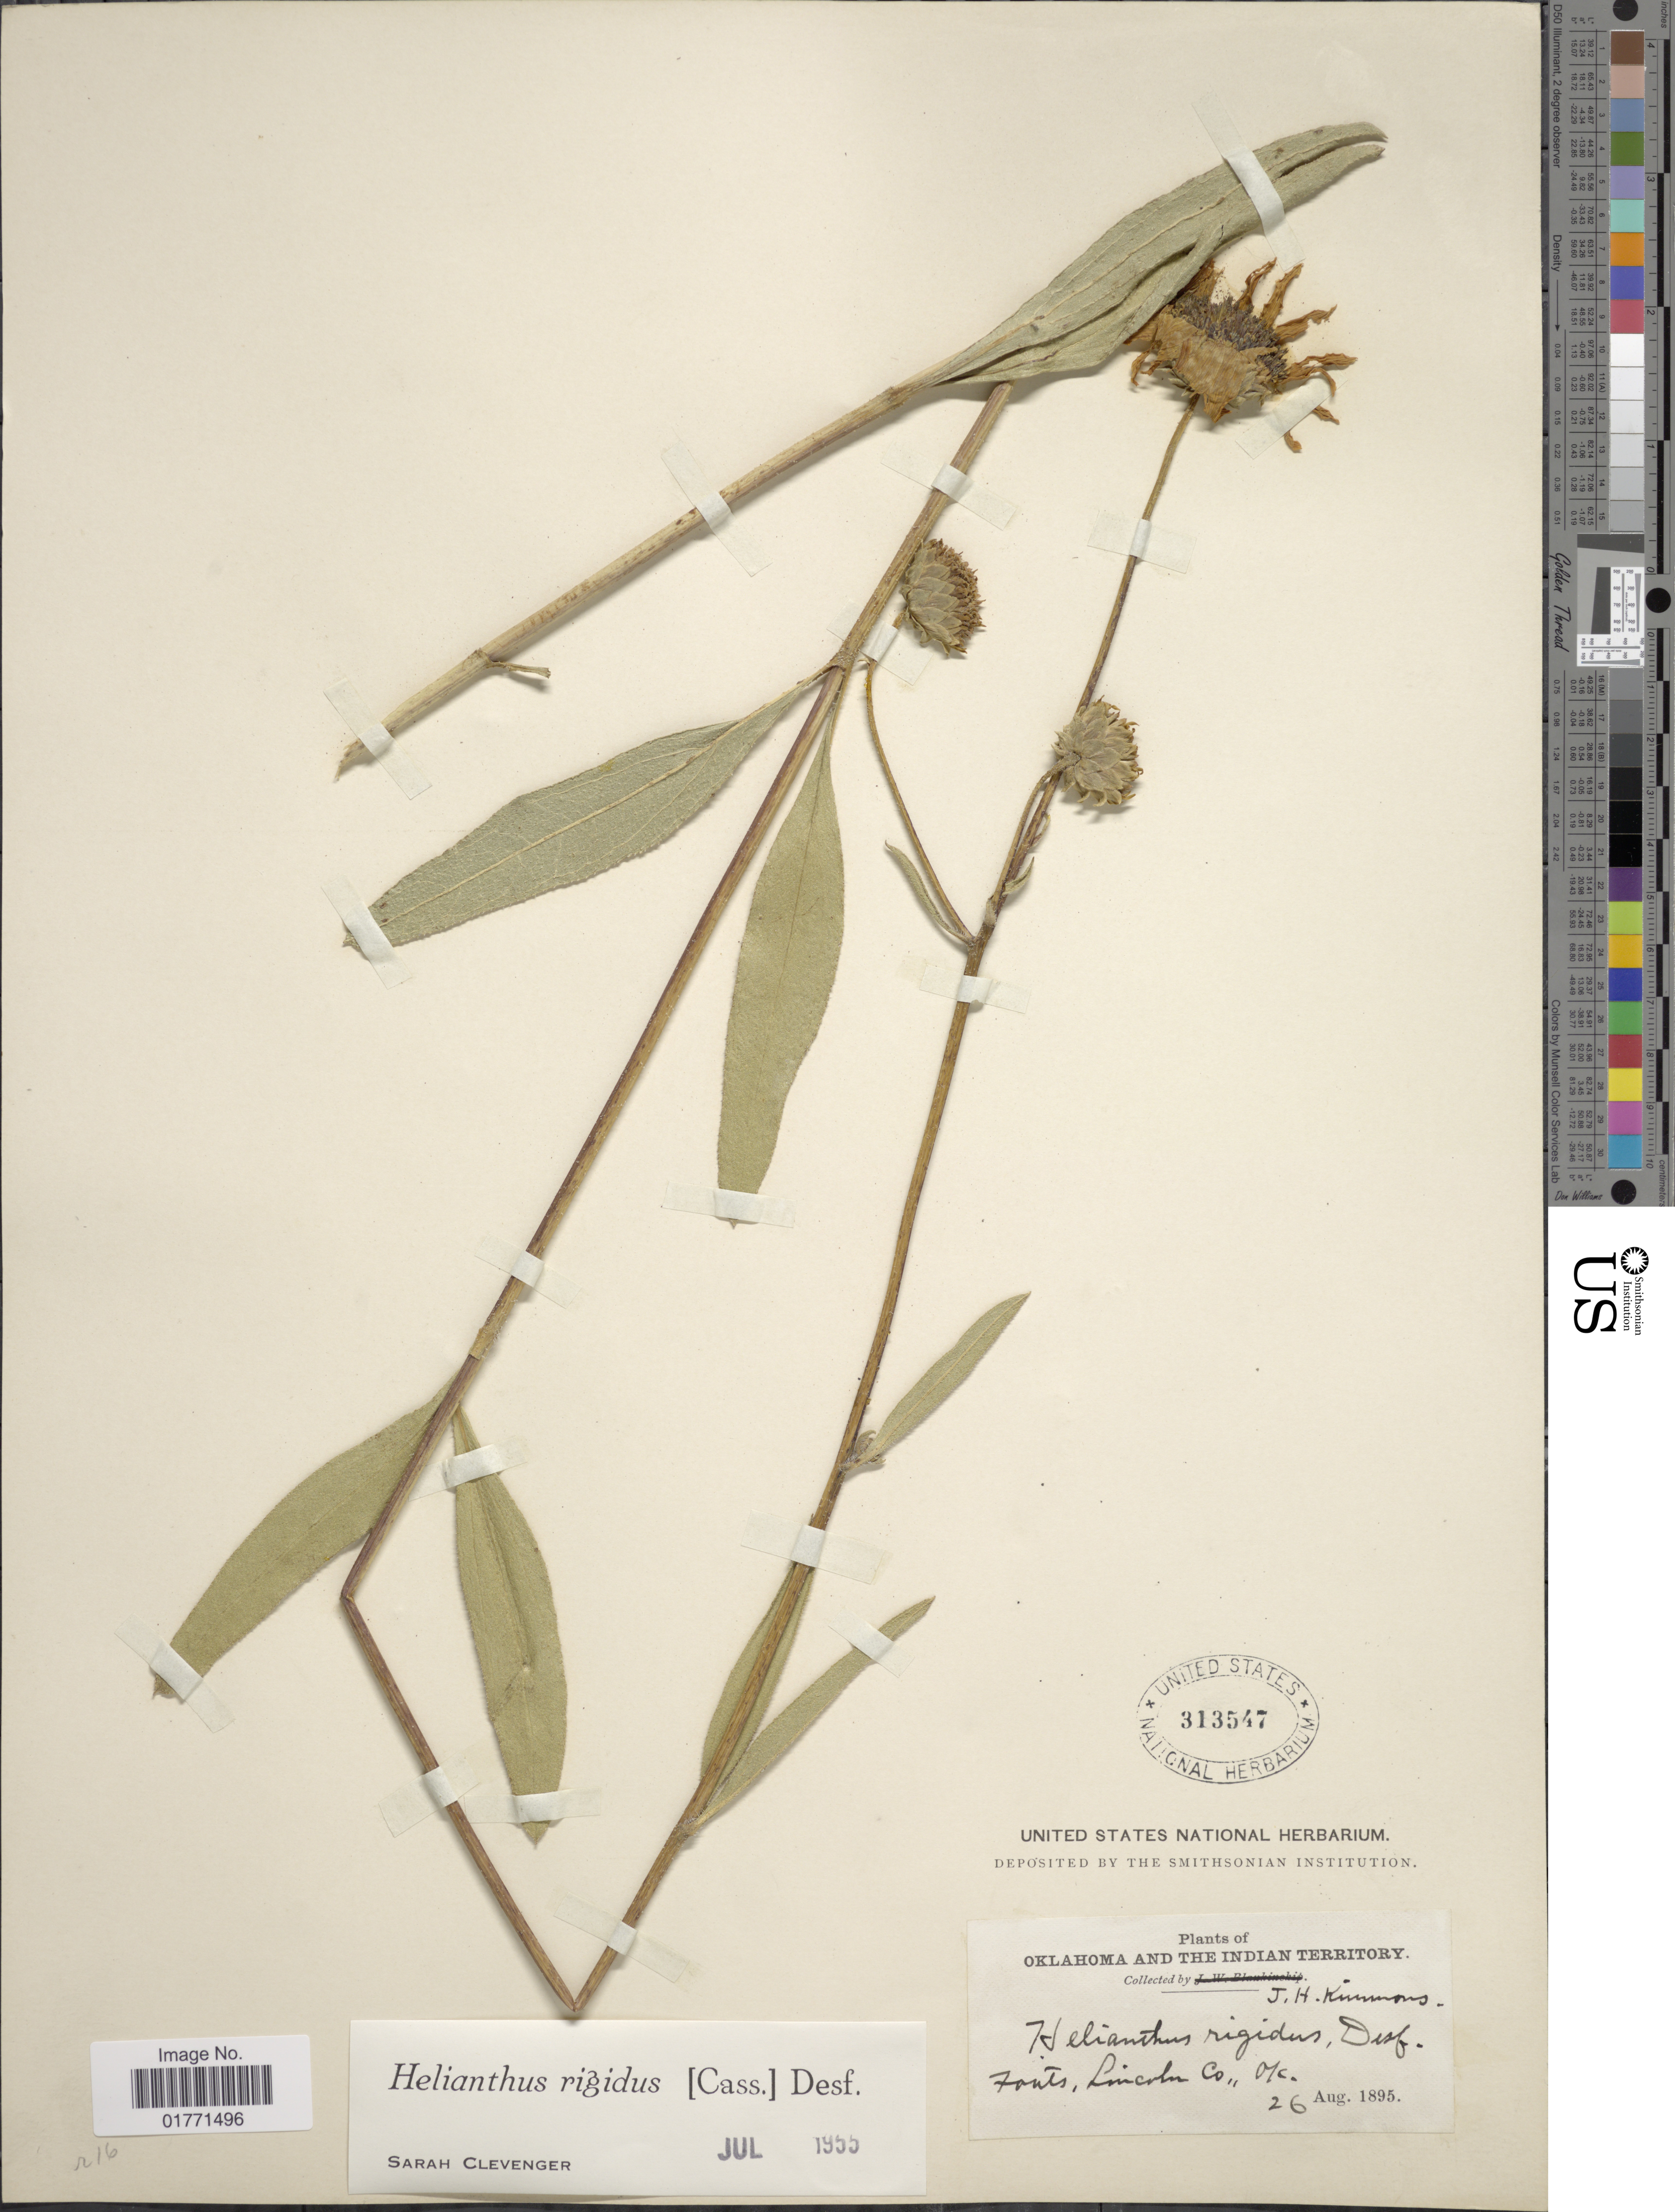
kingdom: Plantae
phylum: Tracheophyta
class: Magnoliopsida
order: Asterales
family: Asteraceae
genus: Helianthus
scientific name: Helianthus rigidus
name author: (Cass.) Desf.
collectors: J. Kunmons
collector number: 26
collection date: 1895-01-08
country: United States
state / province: Oklahoma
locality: Lincoln Co.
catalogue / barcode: US 313547